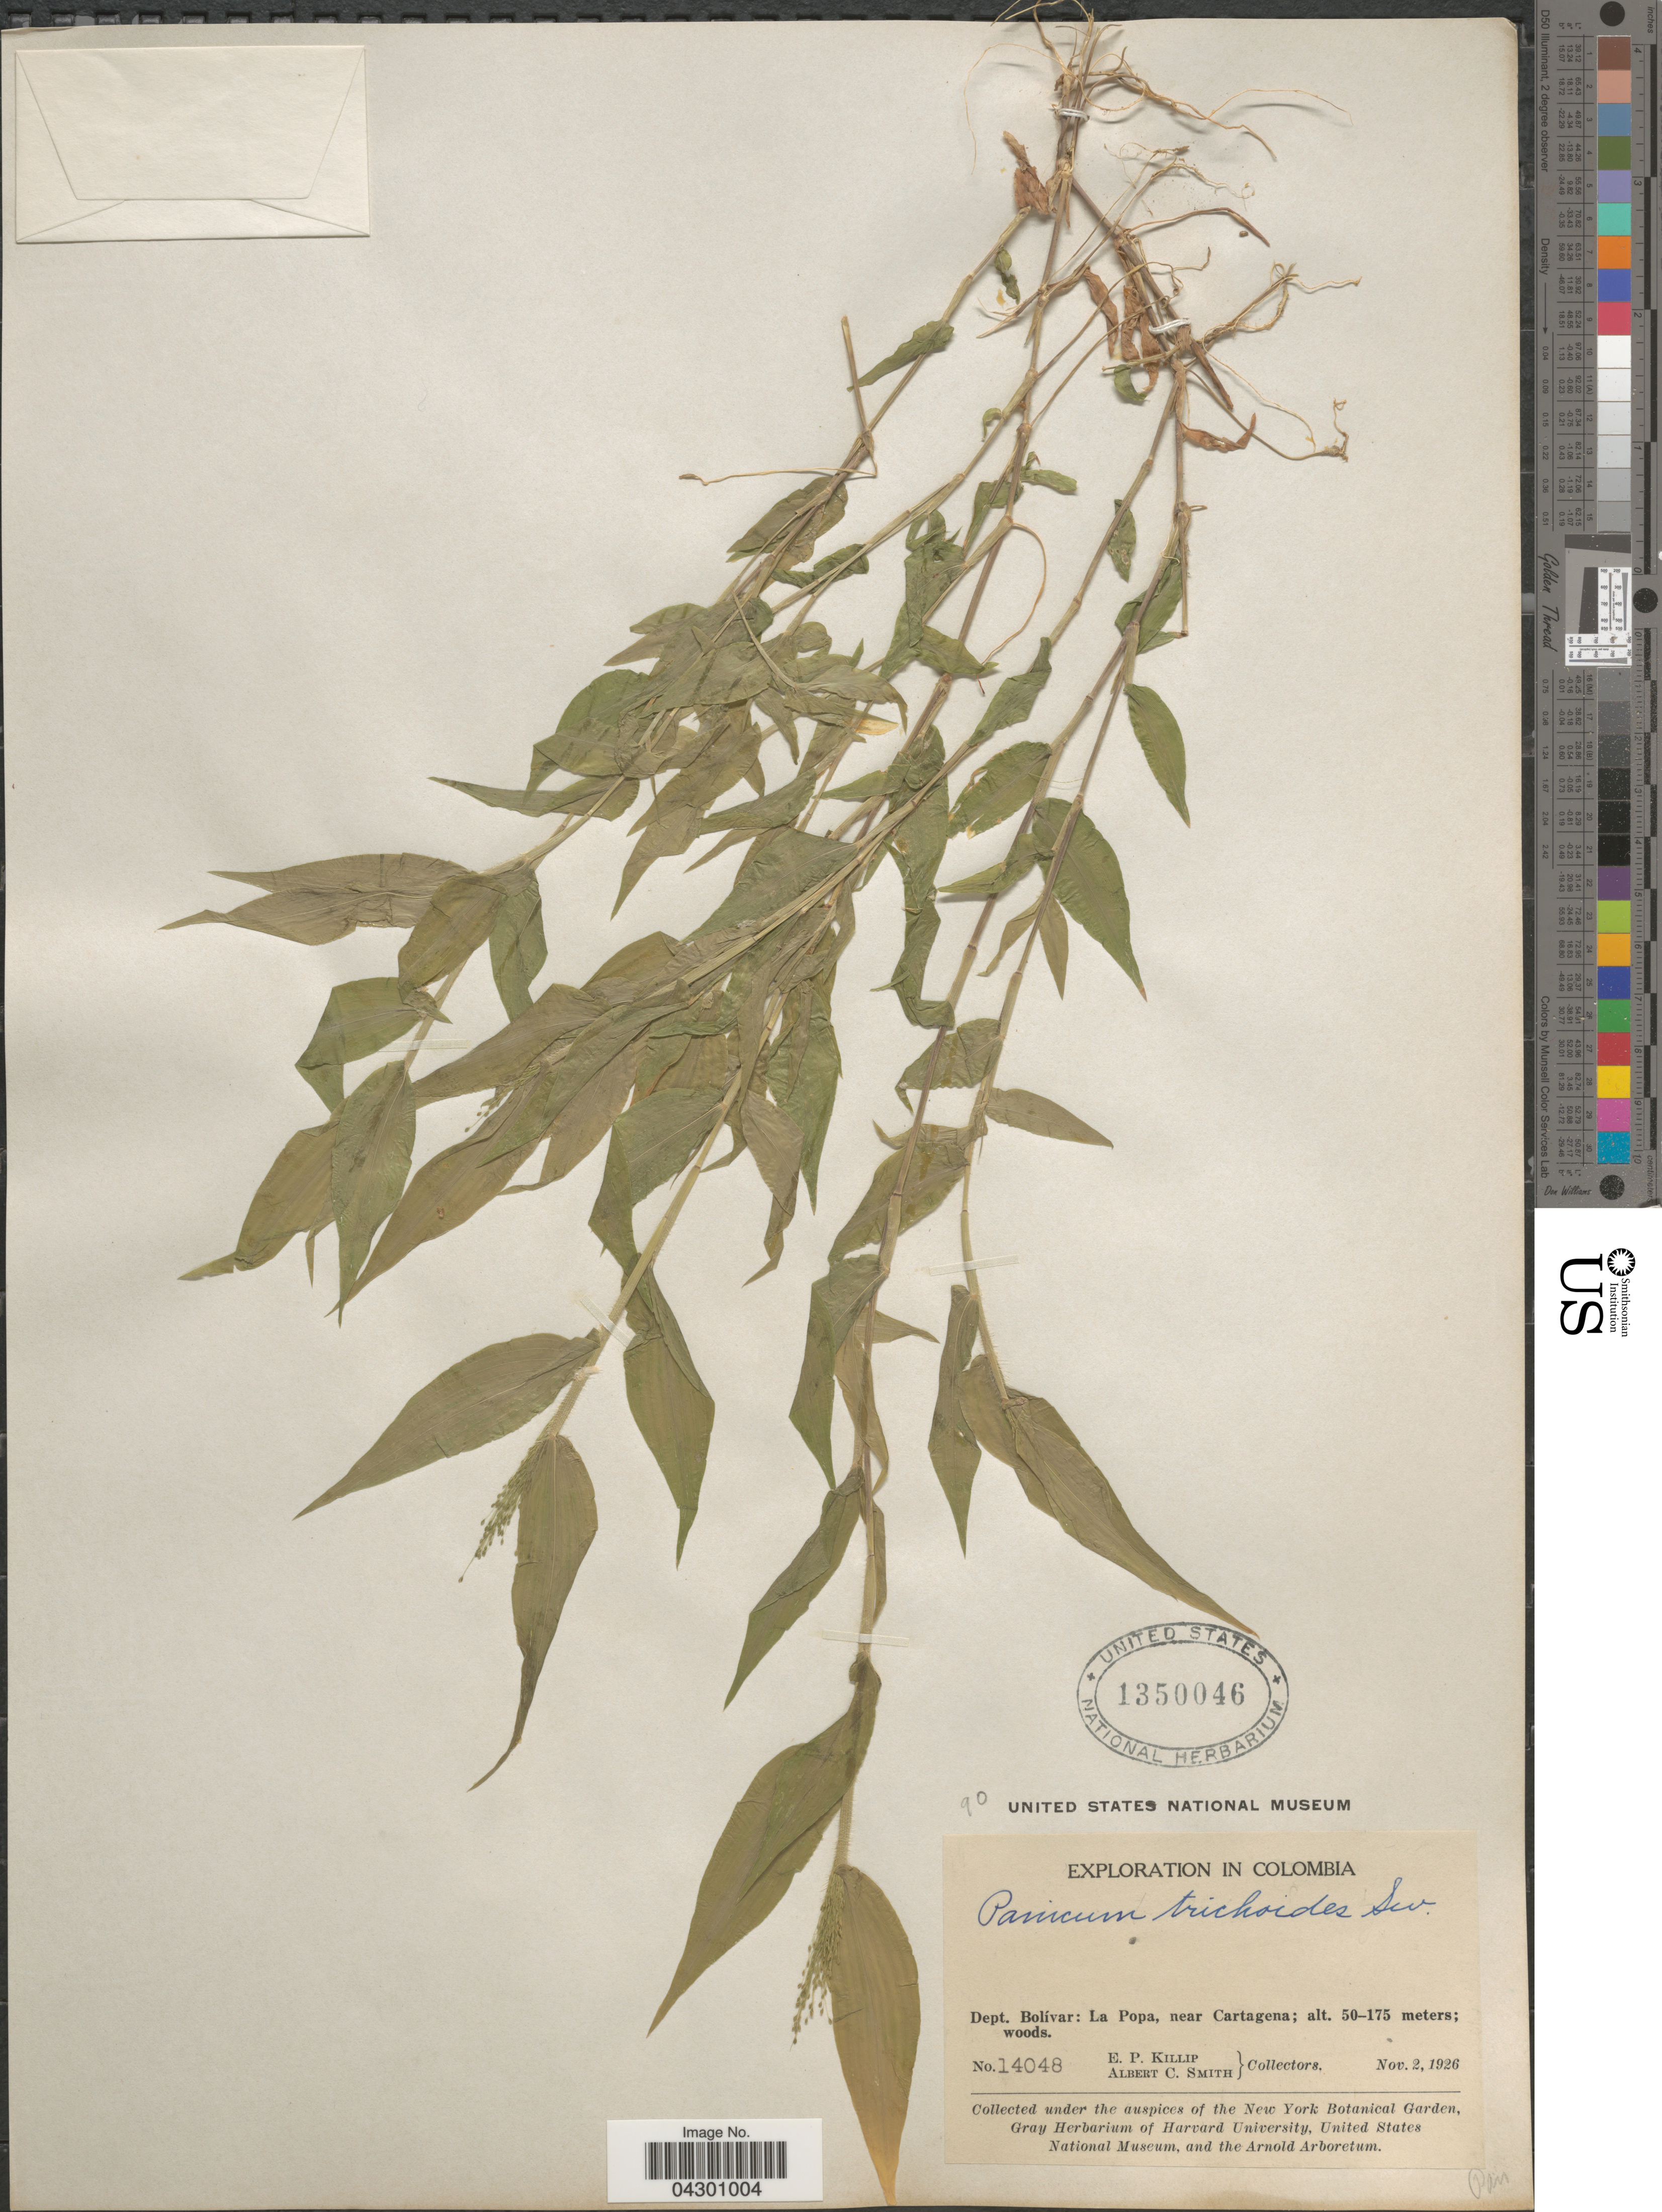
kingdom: Plantae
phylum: Tracheophyta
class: Liliopsida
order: Poales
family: Poaceae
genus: Panicum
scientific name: Panicum trichoides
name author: Sw.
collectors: E. P. Killip & A. C. Smith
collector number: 14048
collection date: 1926-11-02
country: Colombia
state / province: Bolívar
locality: Exploration in Colombia. Dept. Bolívar: La Popa, near Cartagena.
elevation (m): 50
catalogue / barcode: US 1350046